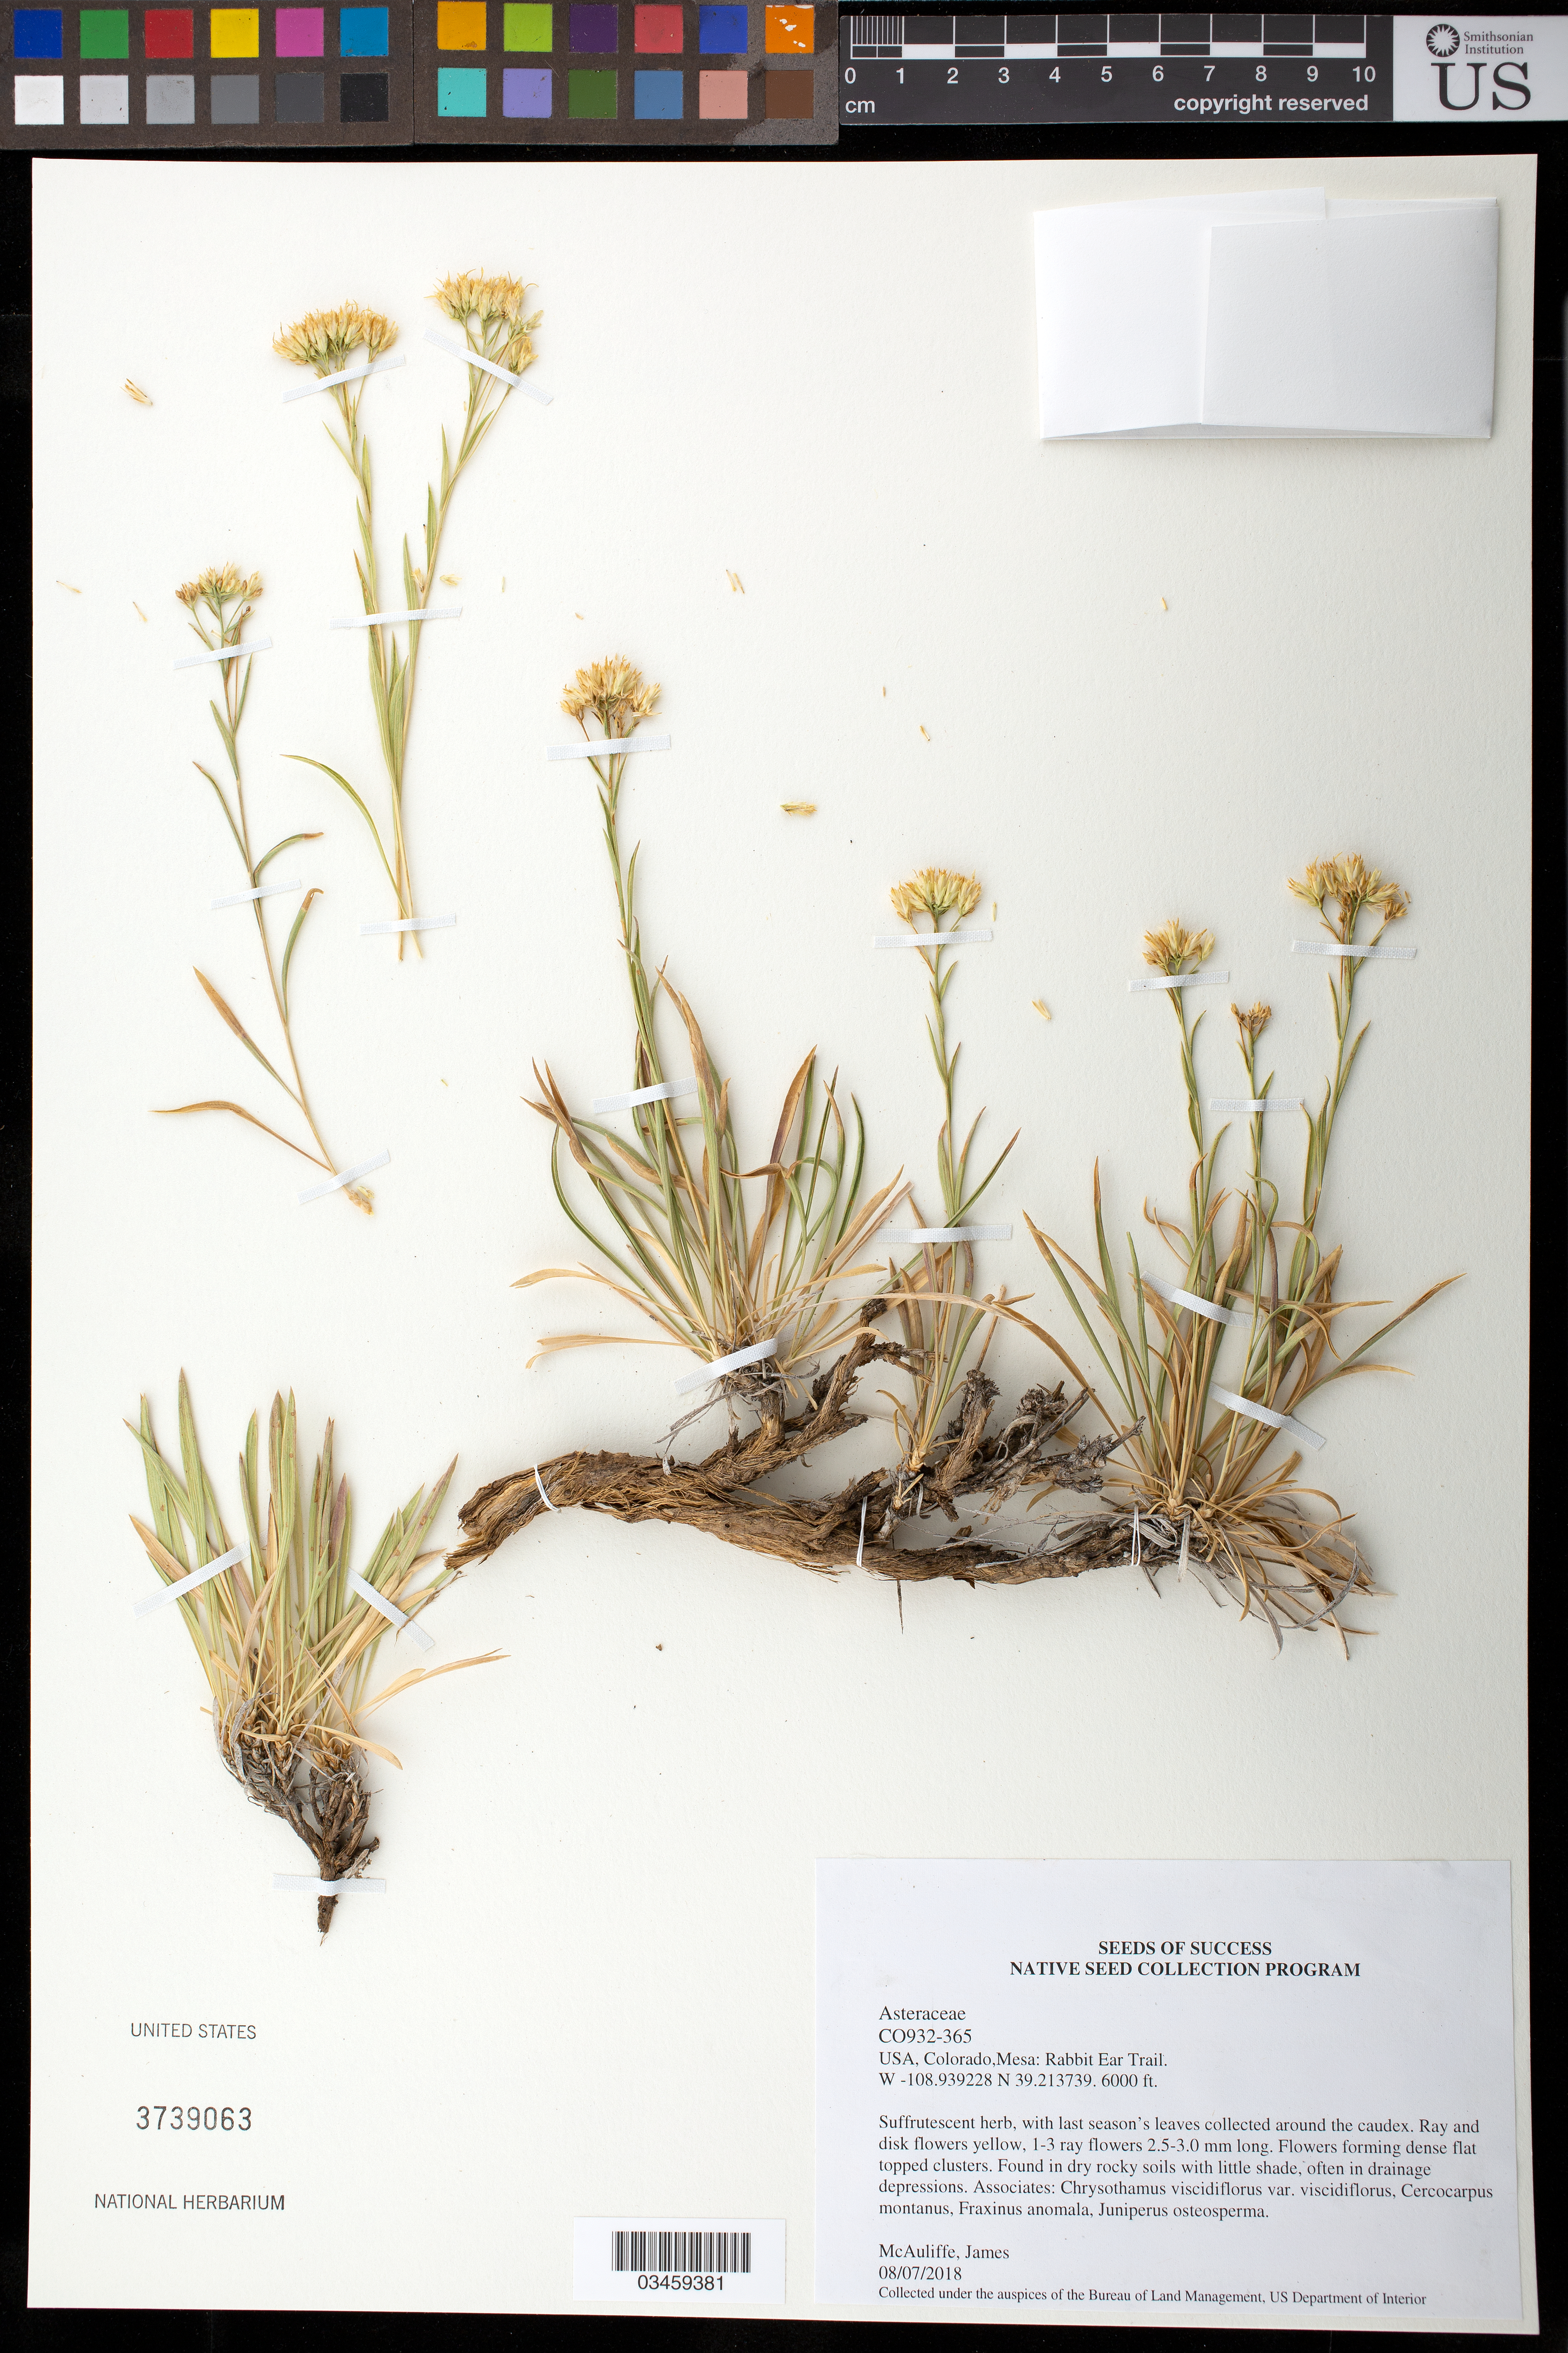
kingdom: Plantae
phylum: Tracheophyta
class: Magnoliopsida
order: Asterales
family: Asteraceae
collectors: J. McAuliffe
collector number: CO932-365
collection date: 2018-08-07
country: United States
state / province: Colorado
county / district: Mesa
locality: Rabbit Ear Trail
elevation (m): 1829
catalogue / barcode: US 3739063